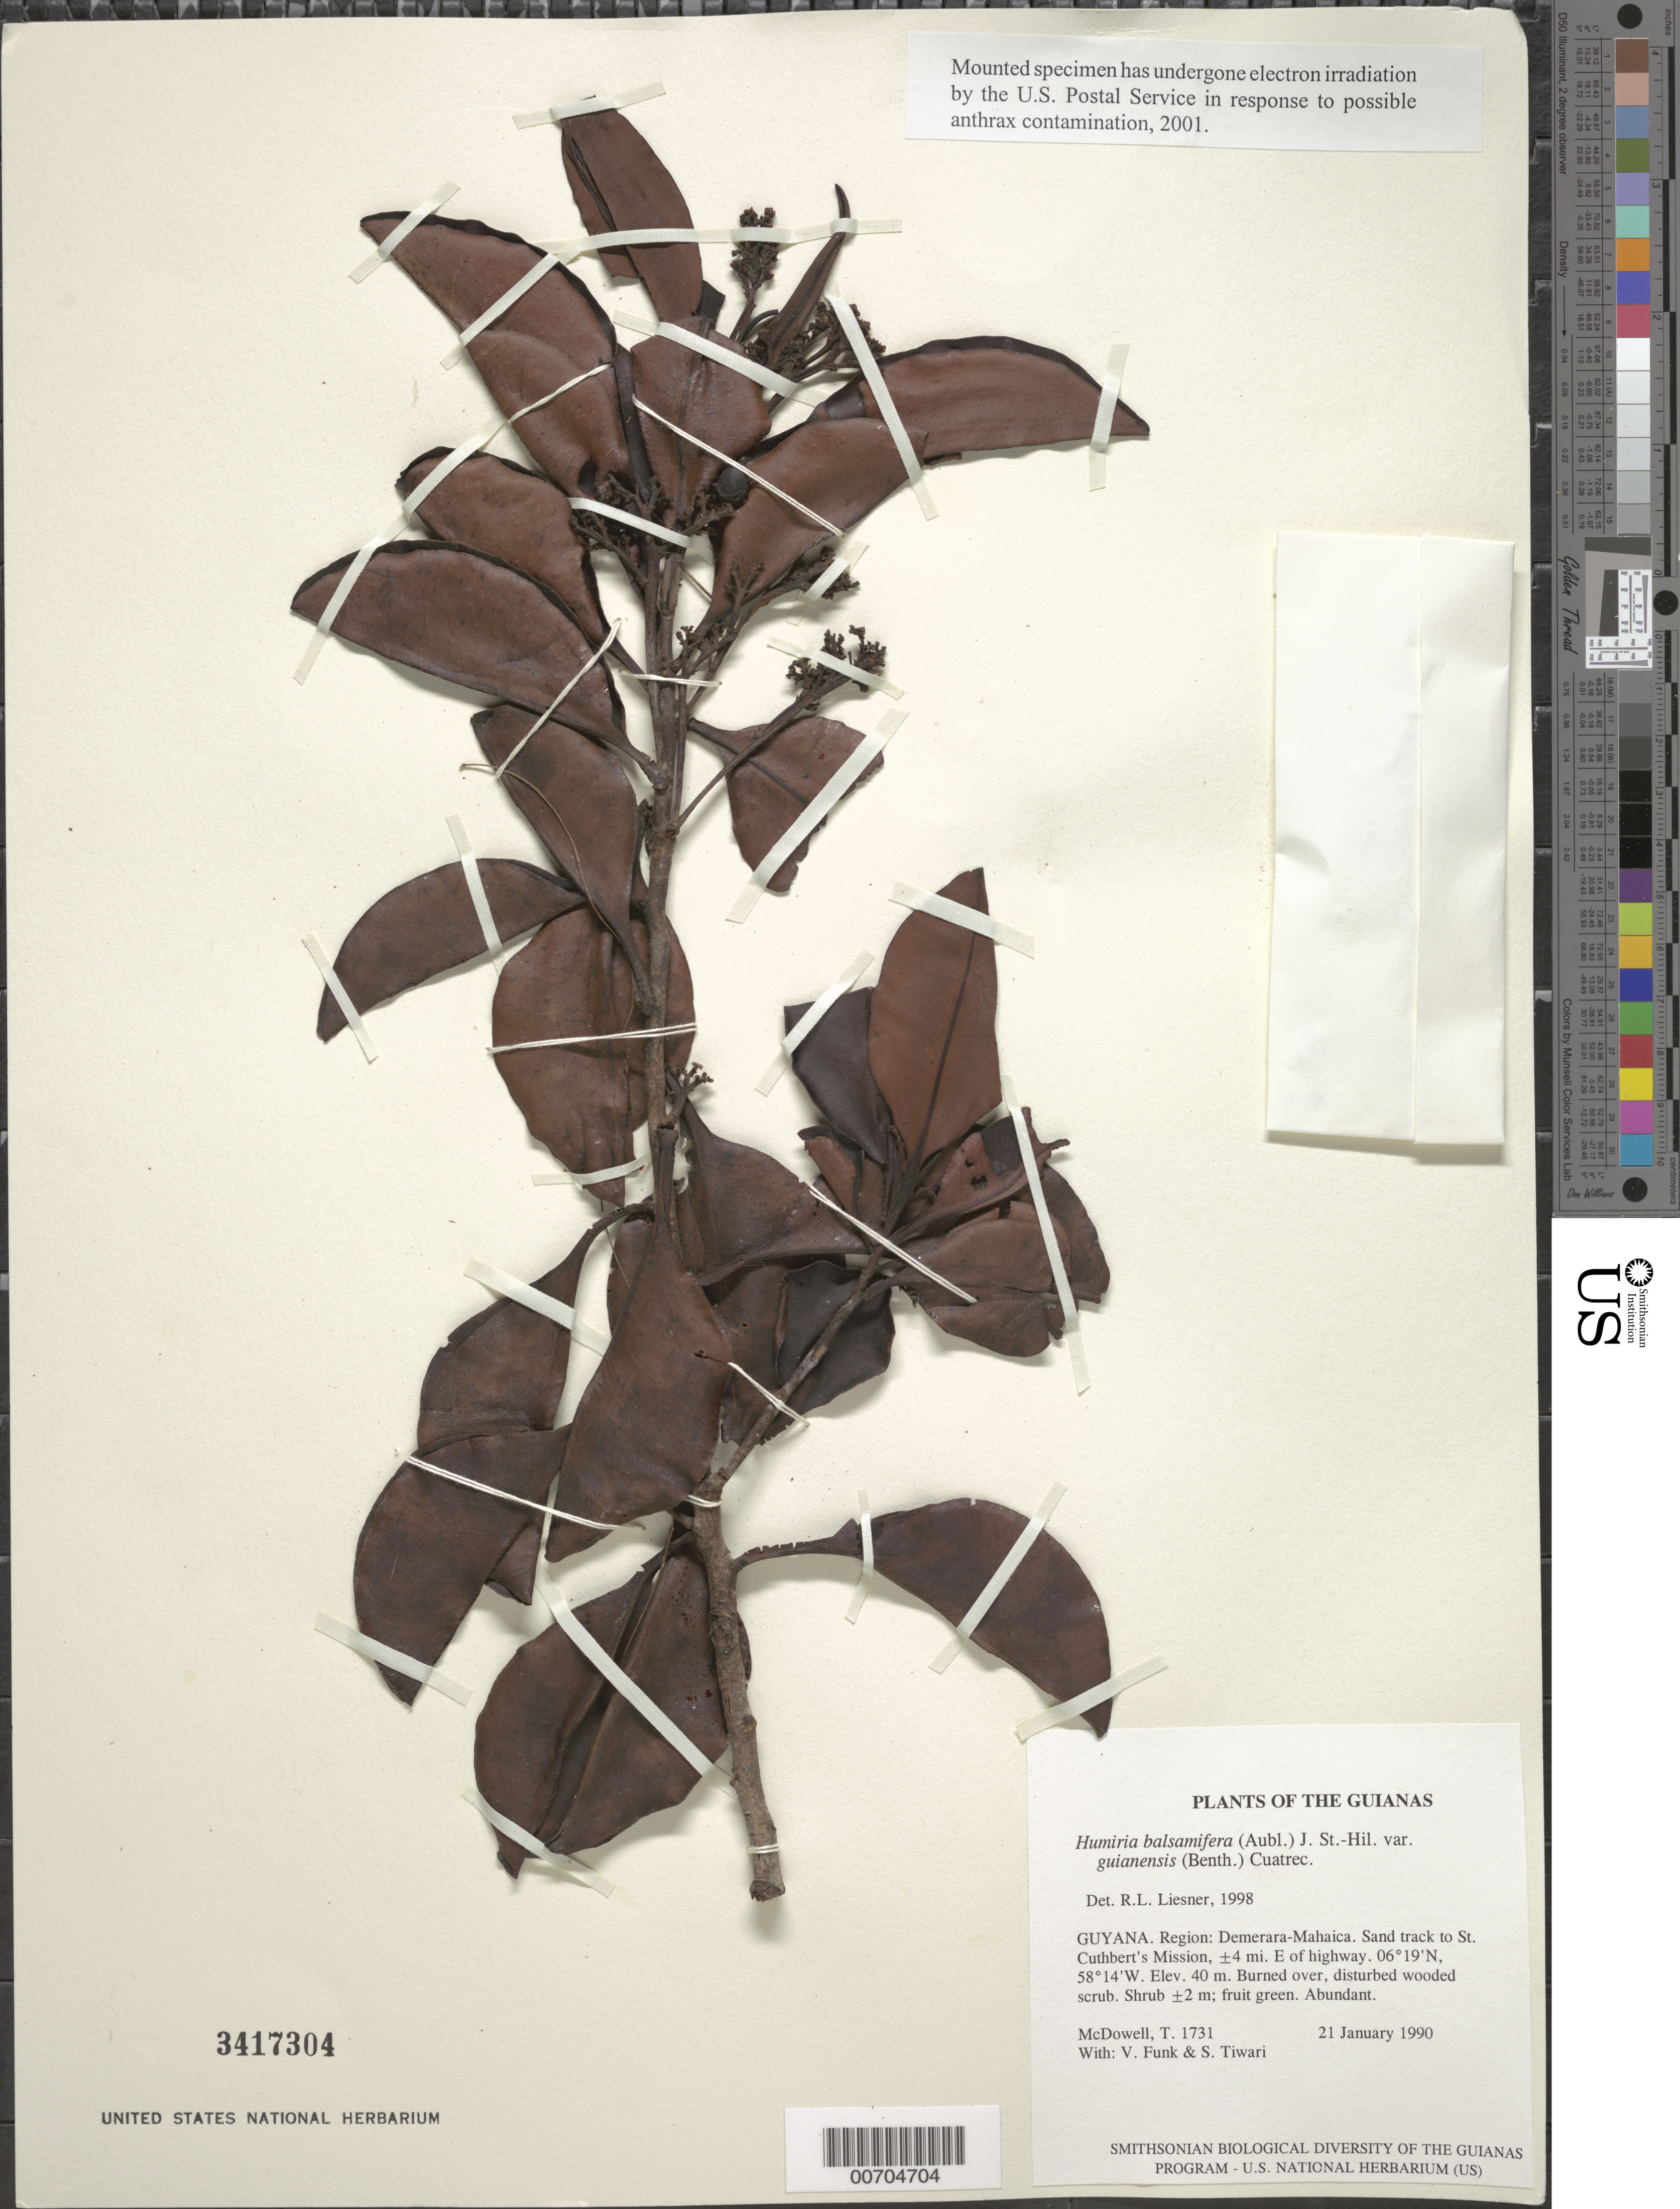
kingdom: Plantae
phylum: Tracheophyta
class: Magnoliopsida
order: Malpighiales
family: Humiriaceae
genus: Humiria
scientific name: Humiria balsamifera var. guianensis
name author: (Benth.) Cuatrec.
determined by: Liesner, R. L.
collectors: T. McDowell, V. Funk & S. Tiwari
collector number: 1731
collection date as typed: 21 January 1990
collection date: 1990-01-21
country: Guyana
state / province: Demerara-Mahaica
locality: Sand track to St. Cuthbert's Mission, ±4 mi. E of highway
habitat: Burned over, highly disturbed wooded scrub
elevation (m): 40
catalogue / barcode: US 3417304